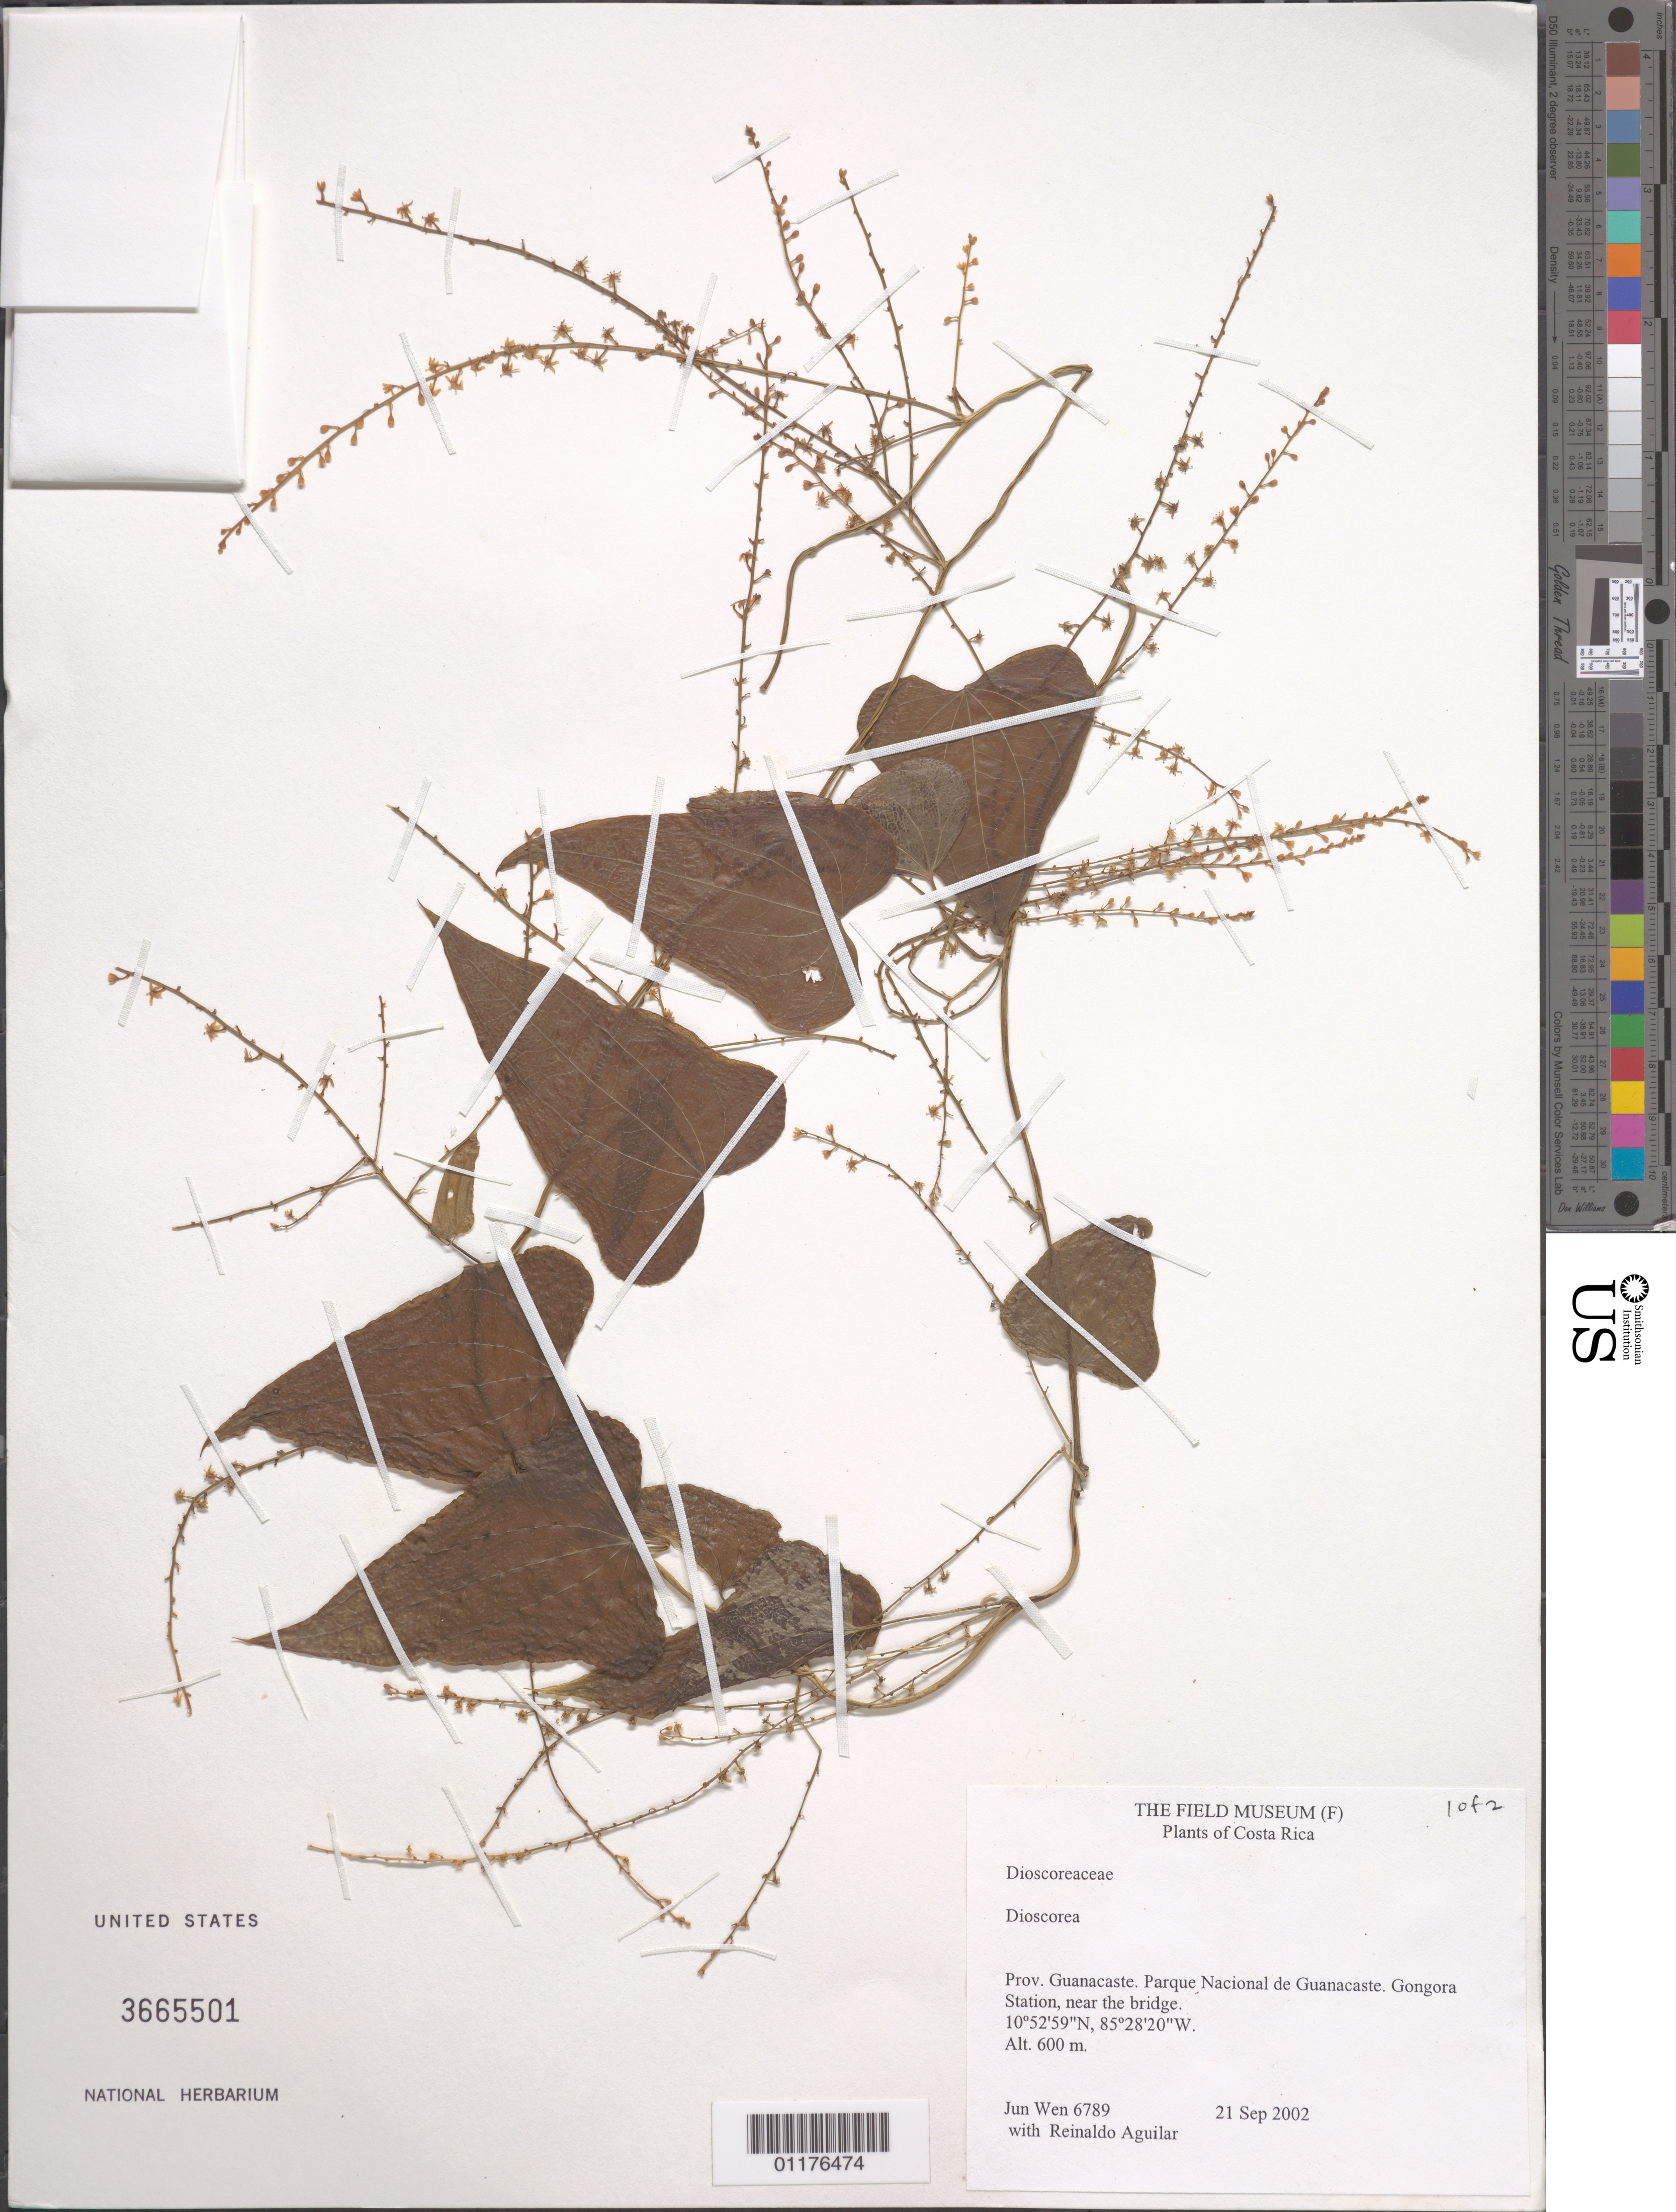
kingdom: Plantae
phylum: Tracheophyta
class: Liliopsida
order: Dioscoreales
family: Dioscoreaceae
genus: Dioscorea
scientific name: Dioscorea sp.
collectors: J. Wen & R. Aguilar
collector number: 6789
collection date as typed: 21 Sep 2002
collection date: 2002-09-21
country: Costa Rica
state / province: Guanacaste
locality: Parque Nacional de Guanacaste. Gongora Station, near the bridge.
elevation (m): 600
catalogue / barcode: US 3665501